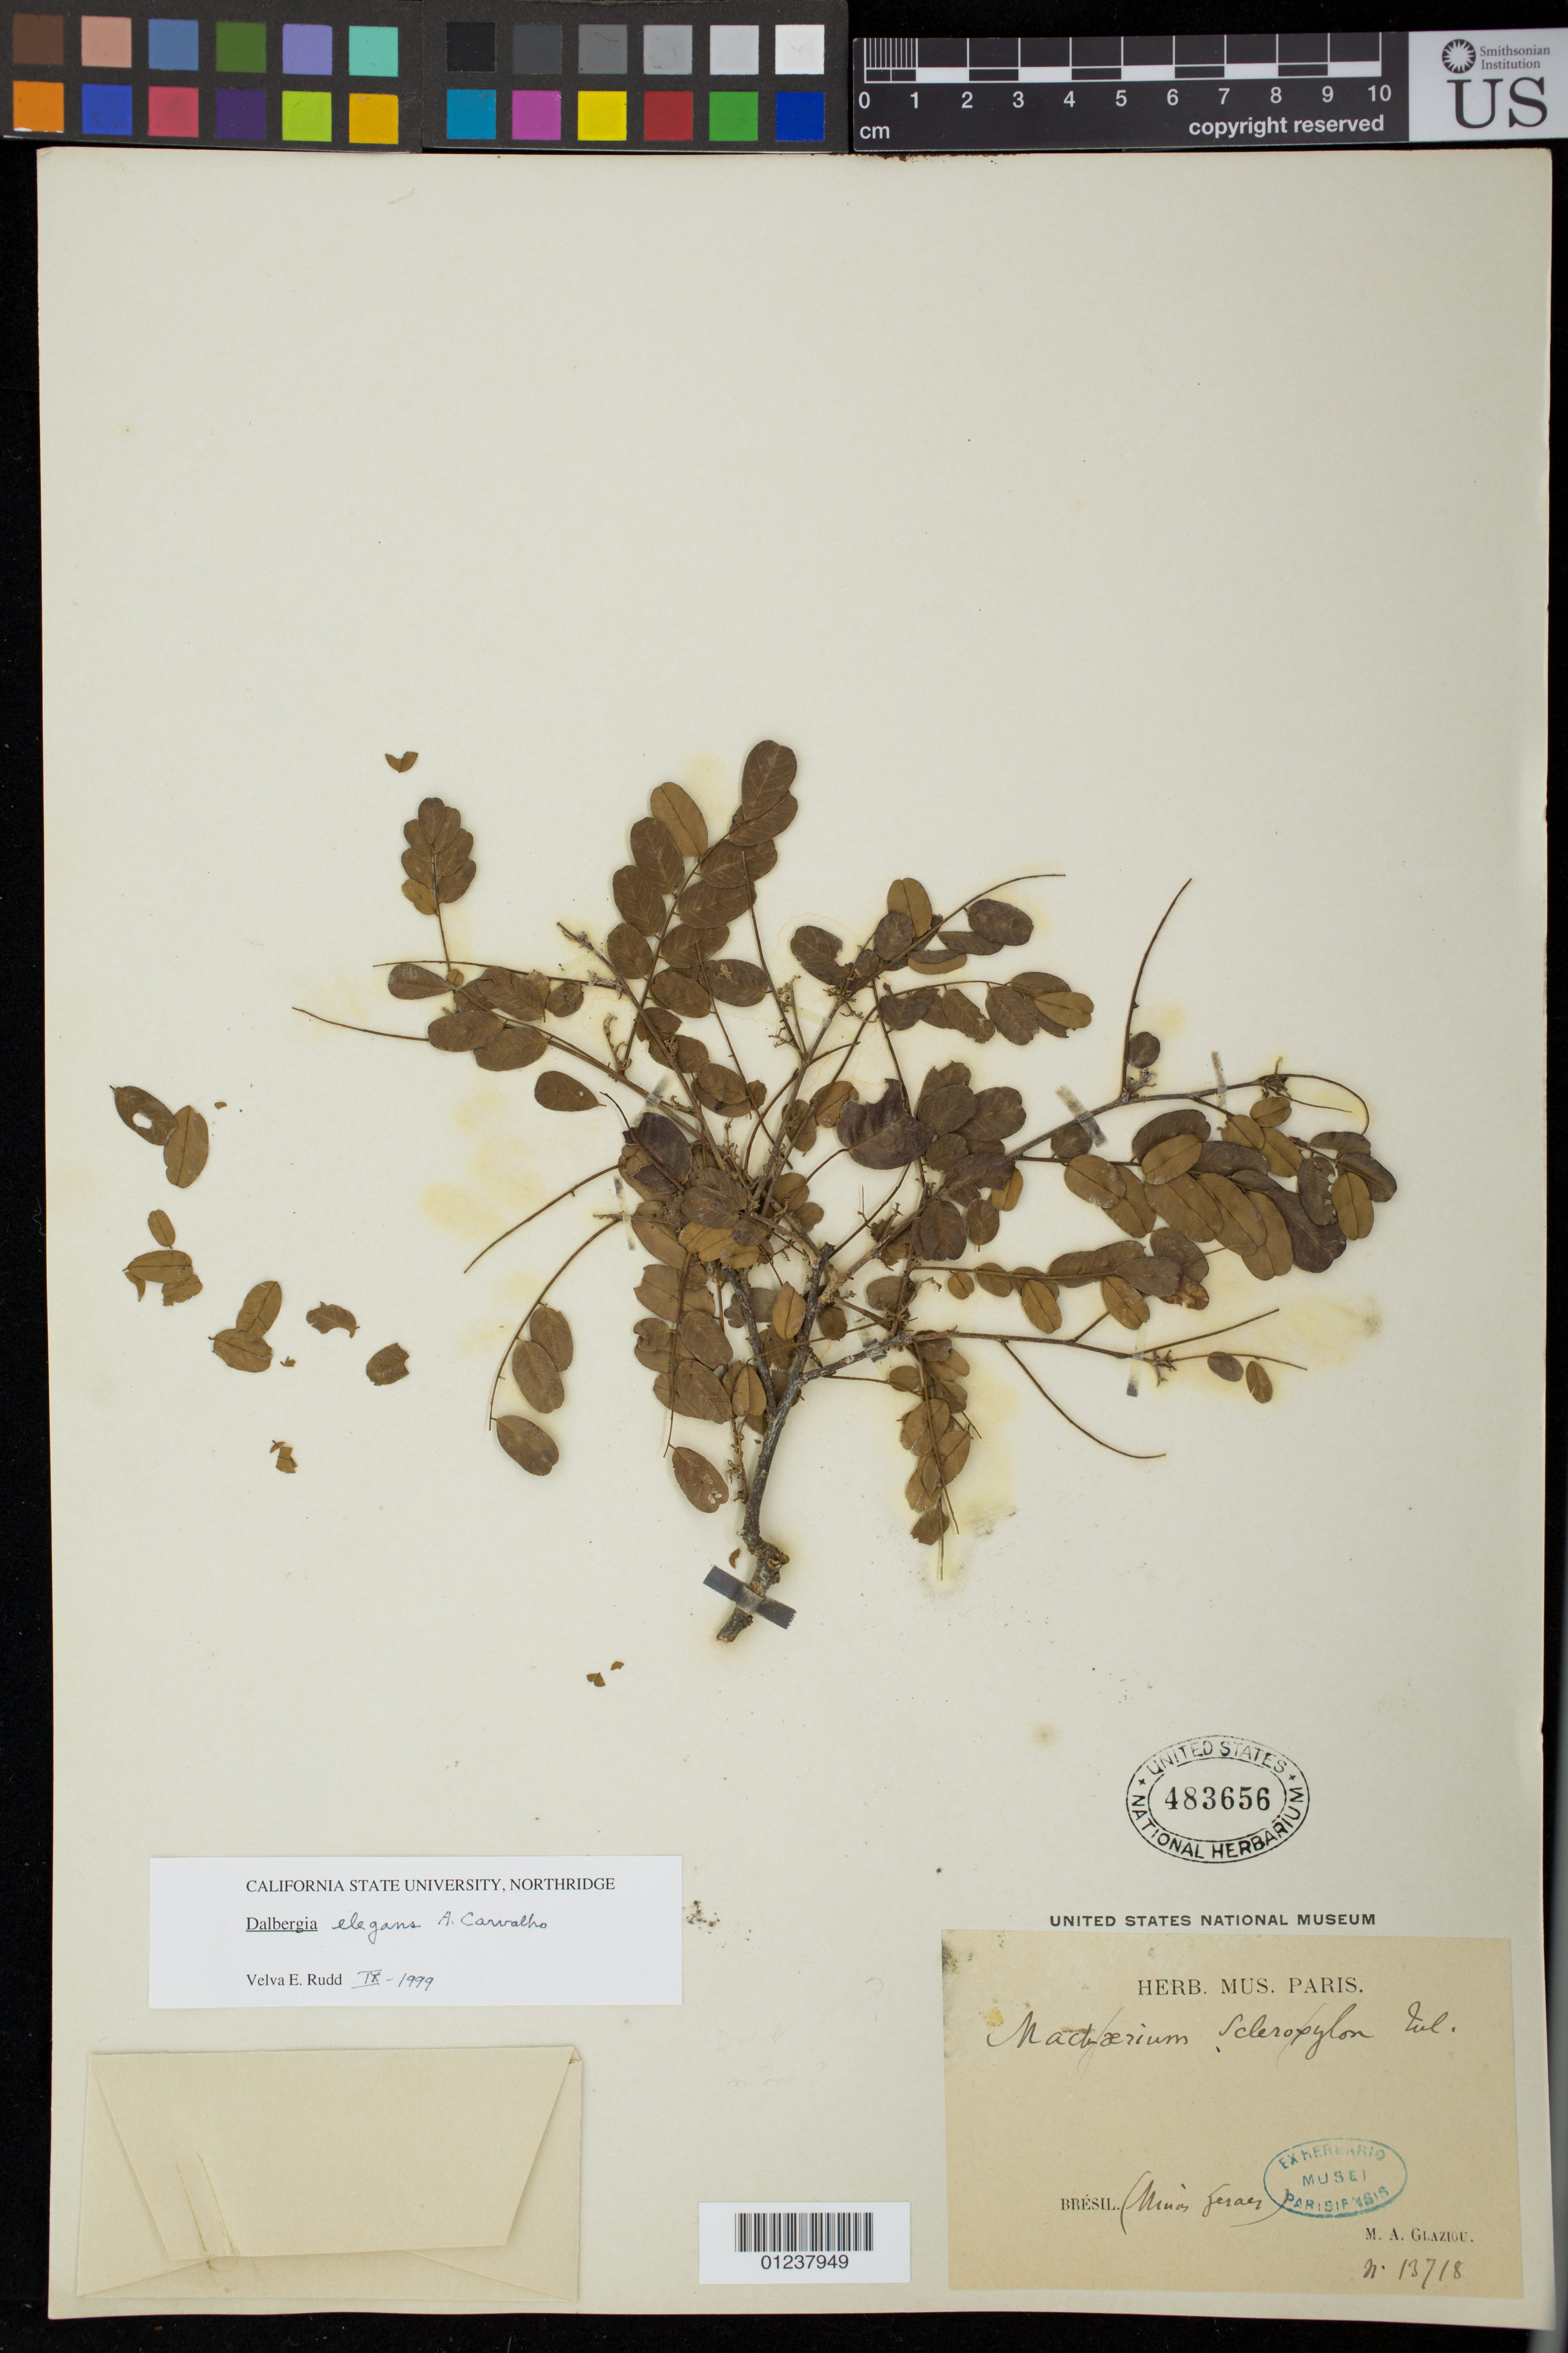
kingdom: Plantae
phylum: Tracheophyta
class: Magnoliopsida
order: Fabales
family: Fabaceae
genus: Dalbergia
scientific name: Dalbergia elegans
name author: A.M. Carvalho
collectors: A. F. M. Glaziou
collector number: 13718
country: Brazil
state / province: Minas Gerais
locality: Serra do Caraca.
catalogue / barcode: US 483656